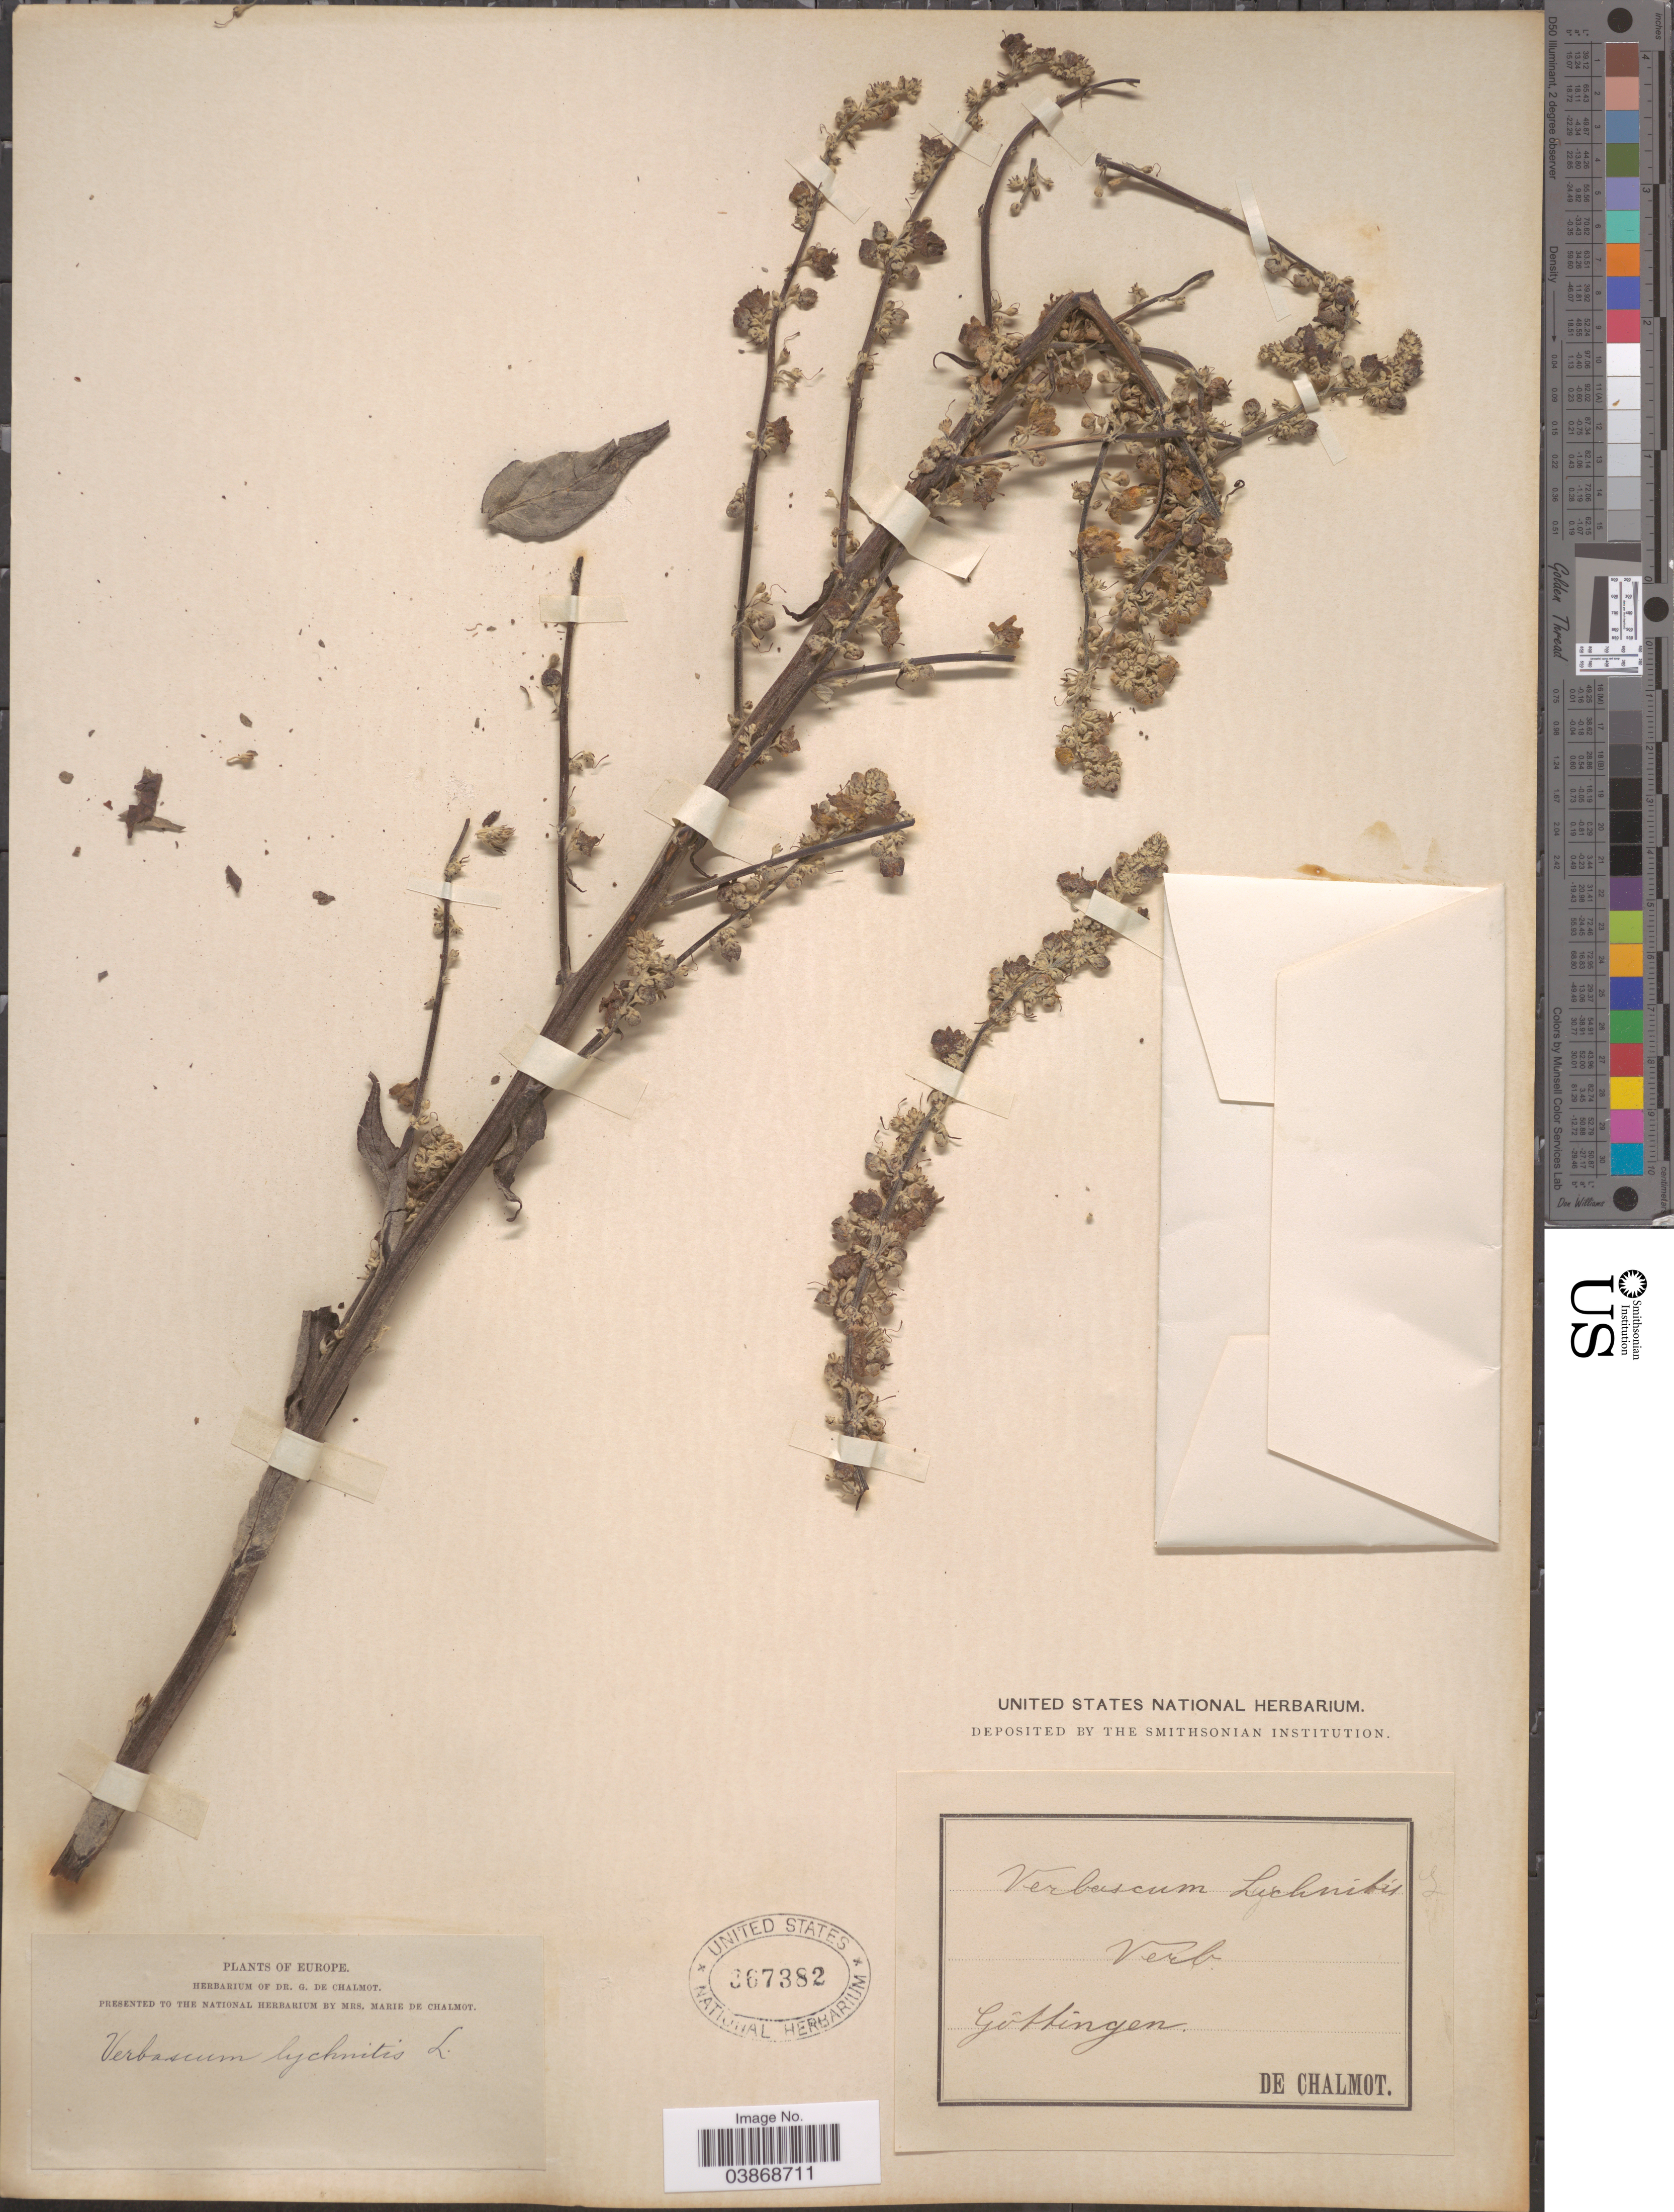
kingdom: Plantae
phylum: Tracheophyta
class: Magnoliopsida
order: Lamiales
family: Scrophulariaceae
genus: Verbascum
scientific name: Verbascum lychnitis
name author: L.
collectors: G. de Chalmot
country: Germany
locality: Europe. Gôttingen.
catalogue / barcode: US 367382